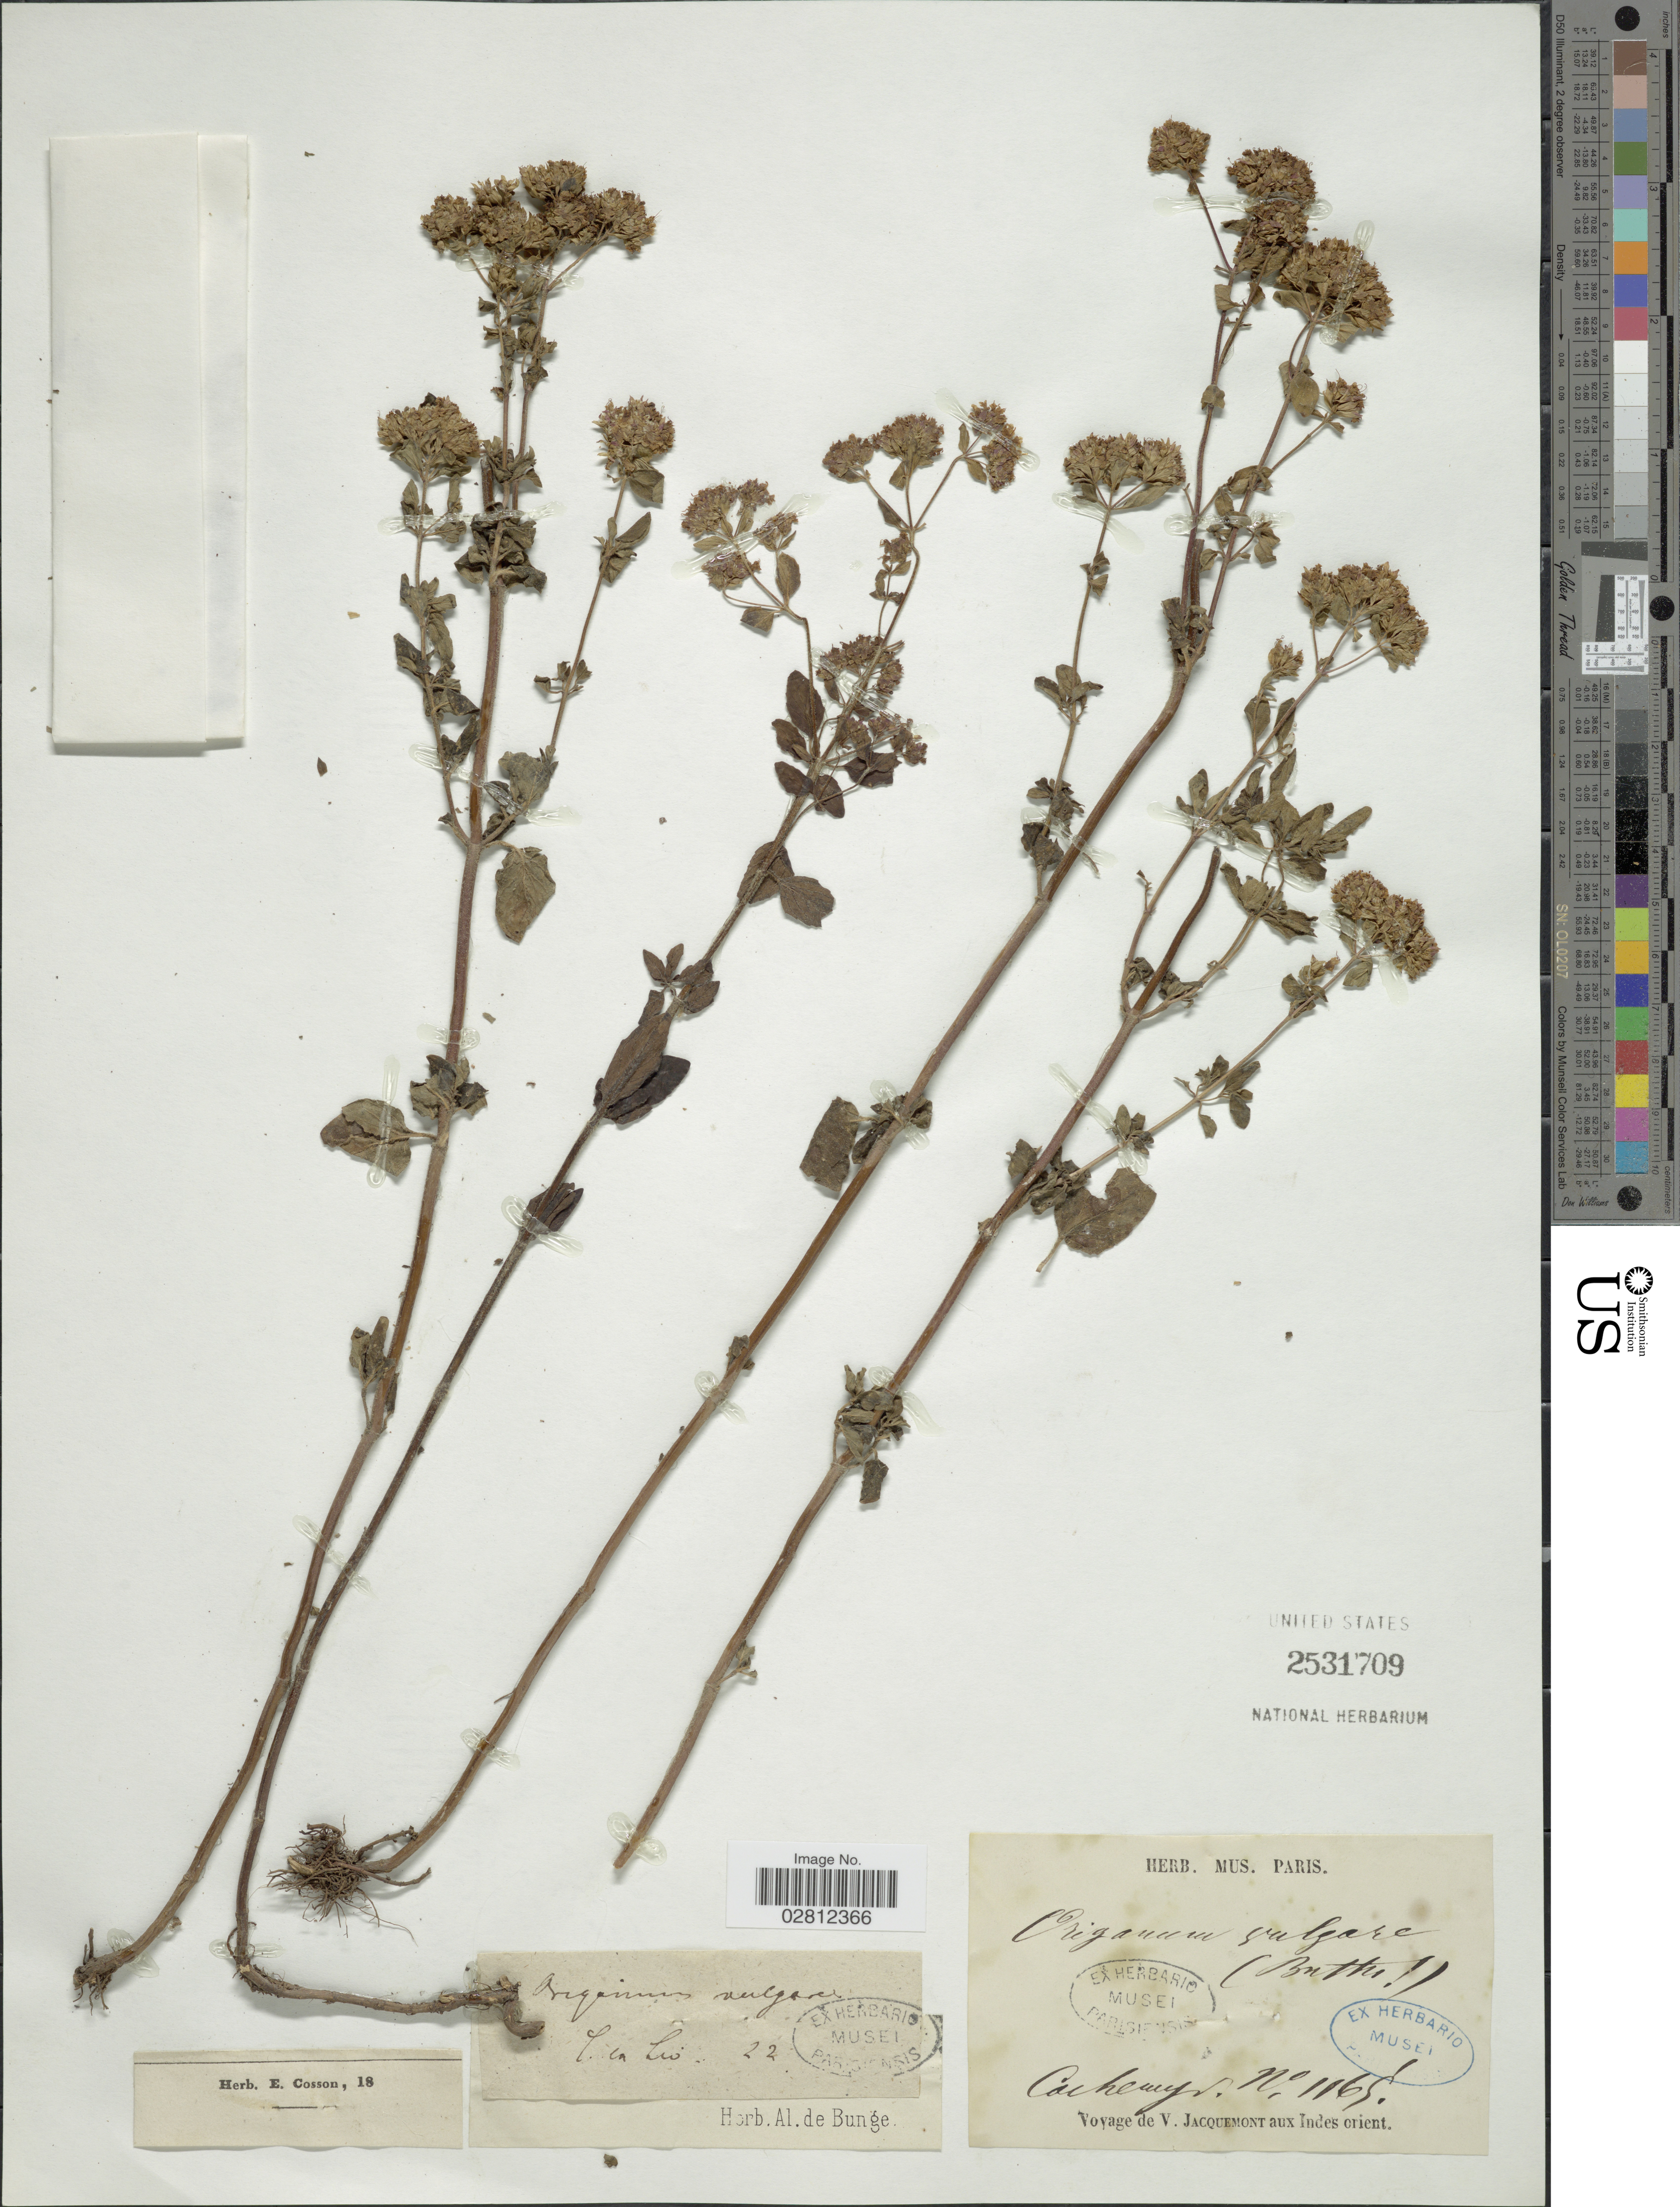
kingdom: Plantae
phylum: Tracheophyta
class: Magnoliopsida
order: Lamiales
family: Lamiaceae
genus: Origanum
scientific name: Origanum vulgare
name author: L.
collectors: V. Jacquemont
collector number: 1165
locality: Cachemyr.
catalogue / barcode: US 2531709